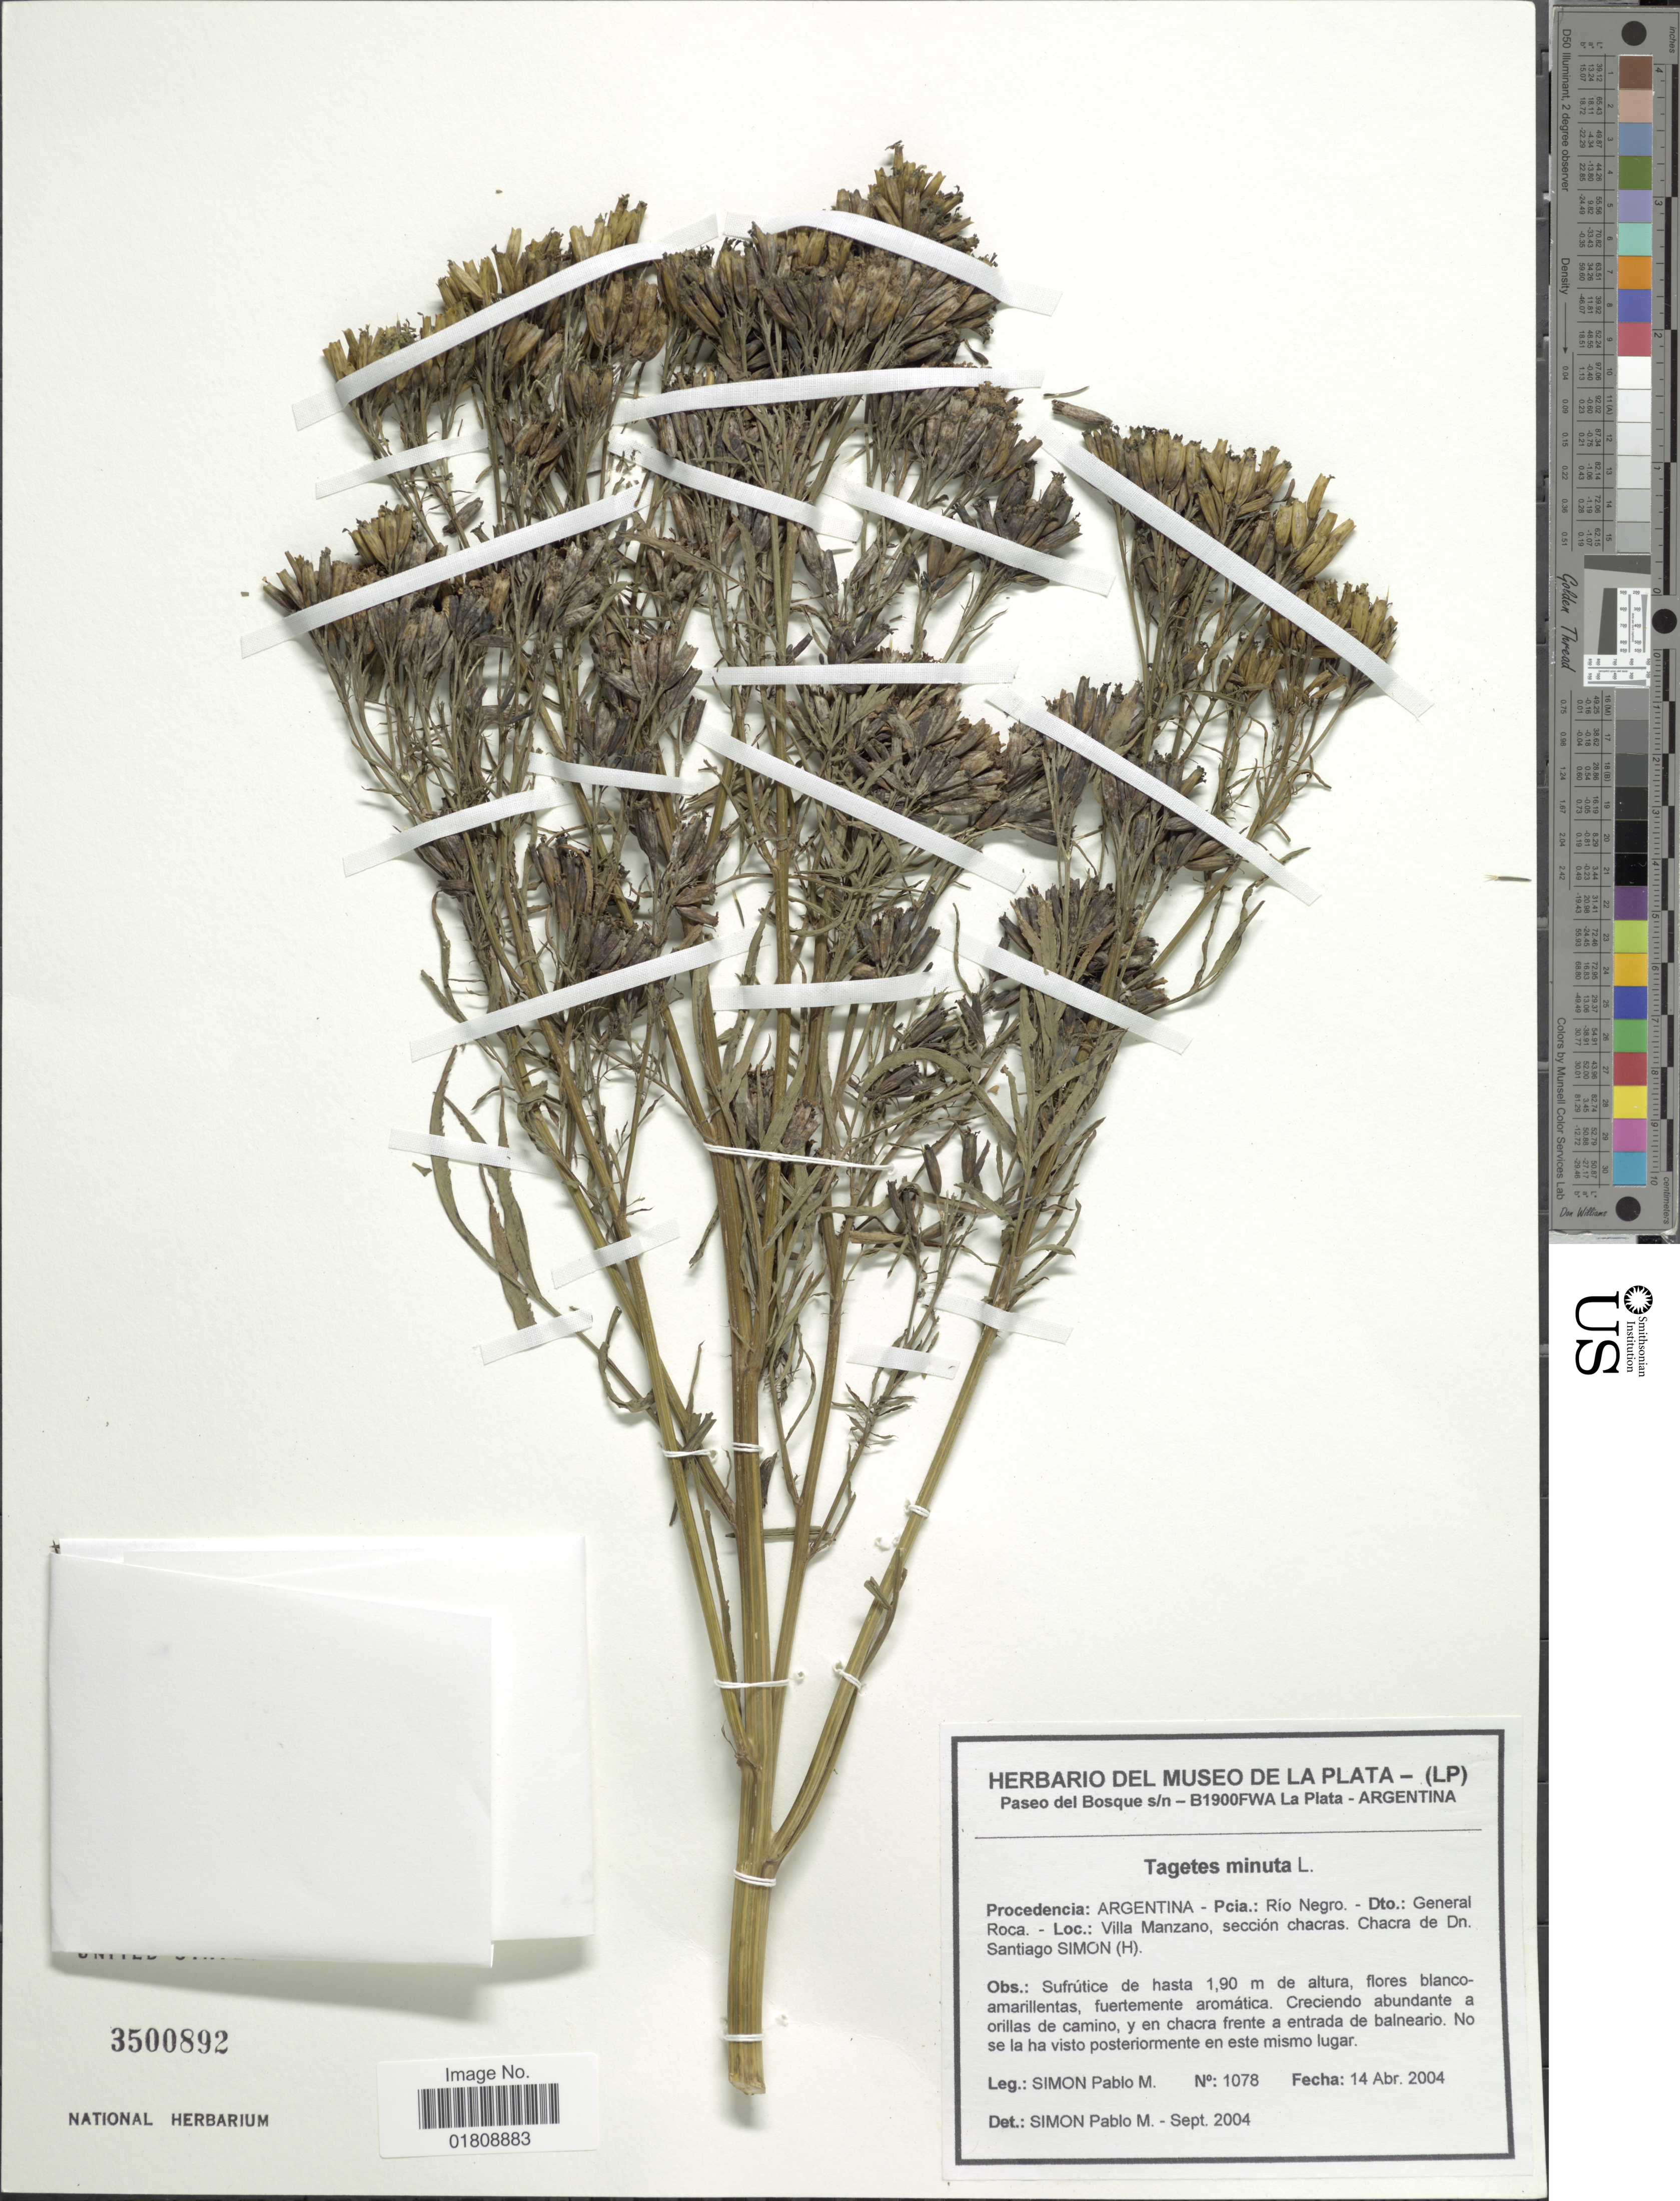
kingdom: Plantae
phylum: Tracheophyta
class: Magnoliopsida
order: Asterales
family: Asteraceae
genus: Tagetes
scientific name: Tagetes minuta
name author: L.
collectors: P. M. Simón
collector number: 1078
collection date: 2004-04-14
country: Argentina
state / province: Rio Negro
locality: Dto. General Roca, Villa Manzano, seccion chacras, Chacra de Dn. Santiago Simon (H)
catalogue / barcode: US 3500892